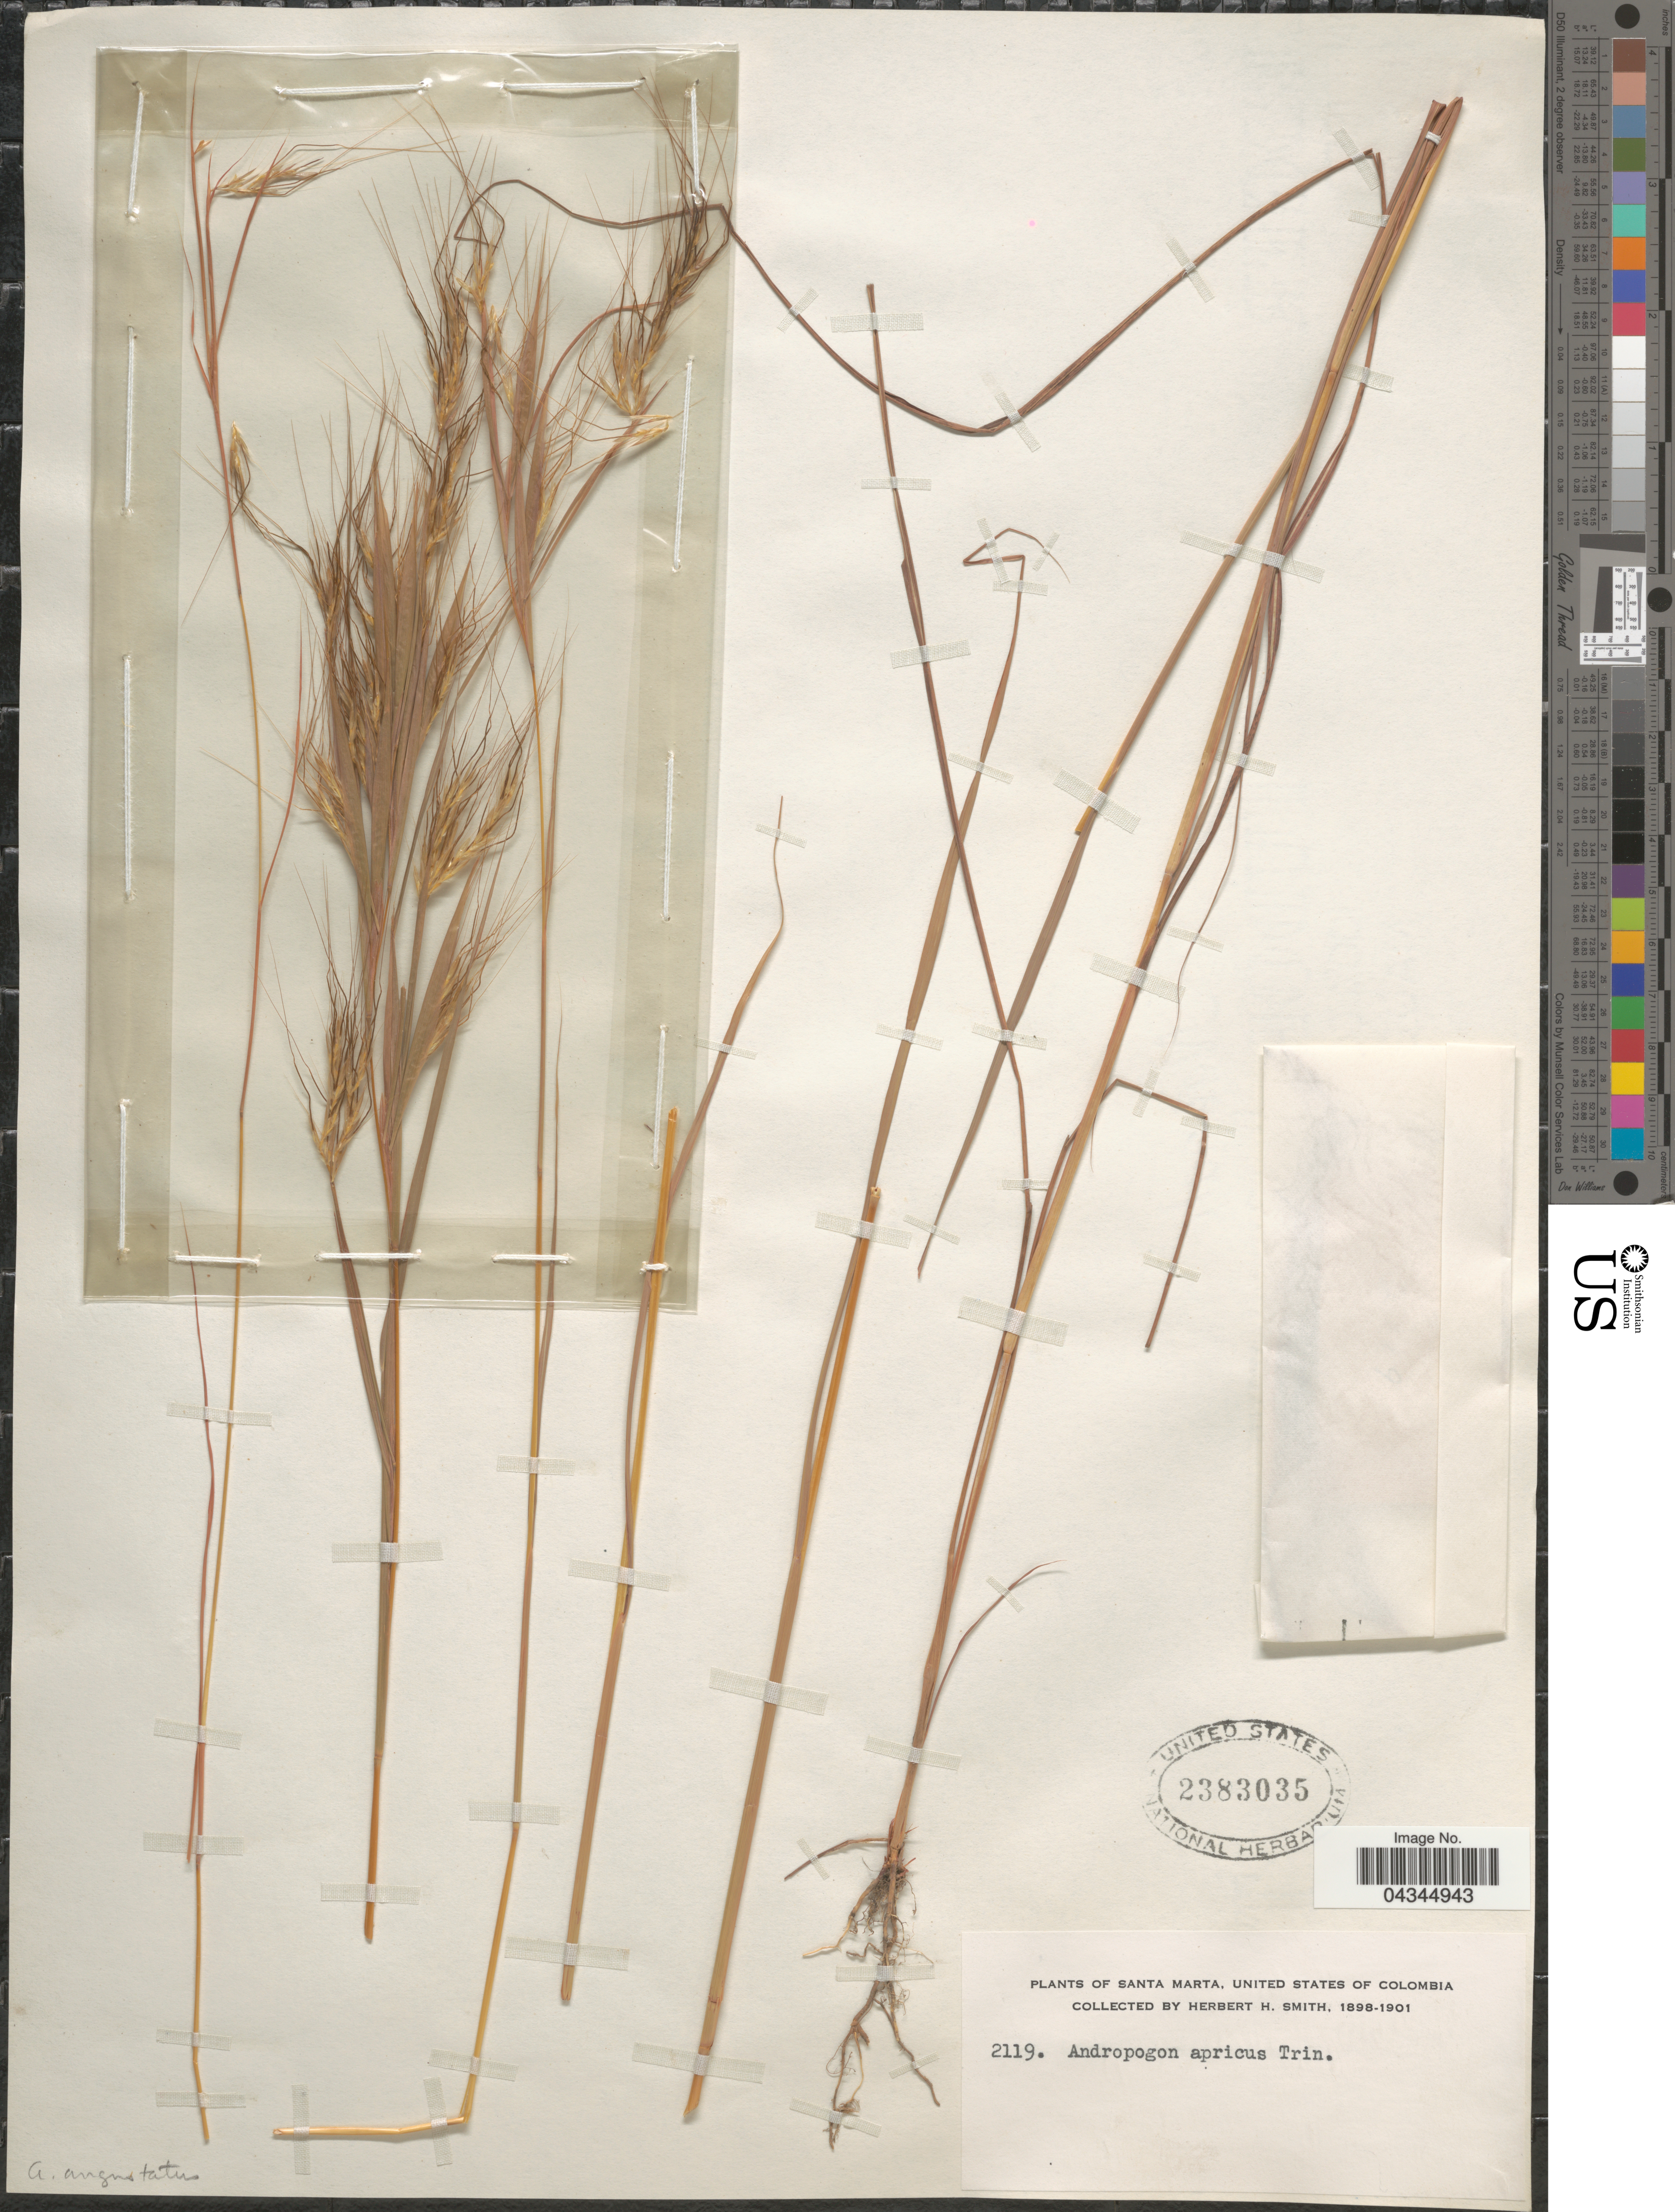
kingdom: Plantae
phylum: Tracheophyta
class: Liliopsida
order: Poales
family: Poaceae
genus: Andropogon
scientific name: Andropogon angustatus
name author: (J. Presl) Steud.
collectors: Herbert H. Smith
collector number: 2119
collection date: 1898/1901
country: Colombia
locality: Santa Marta, United State of Colombia.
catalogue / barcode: US 2383035